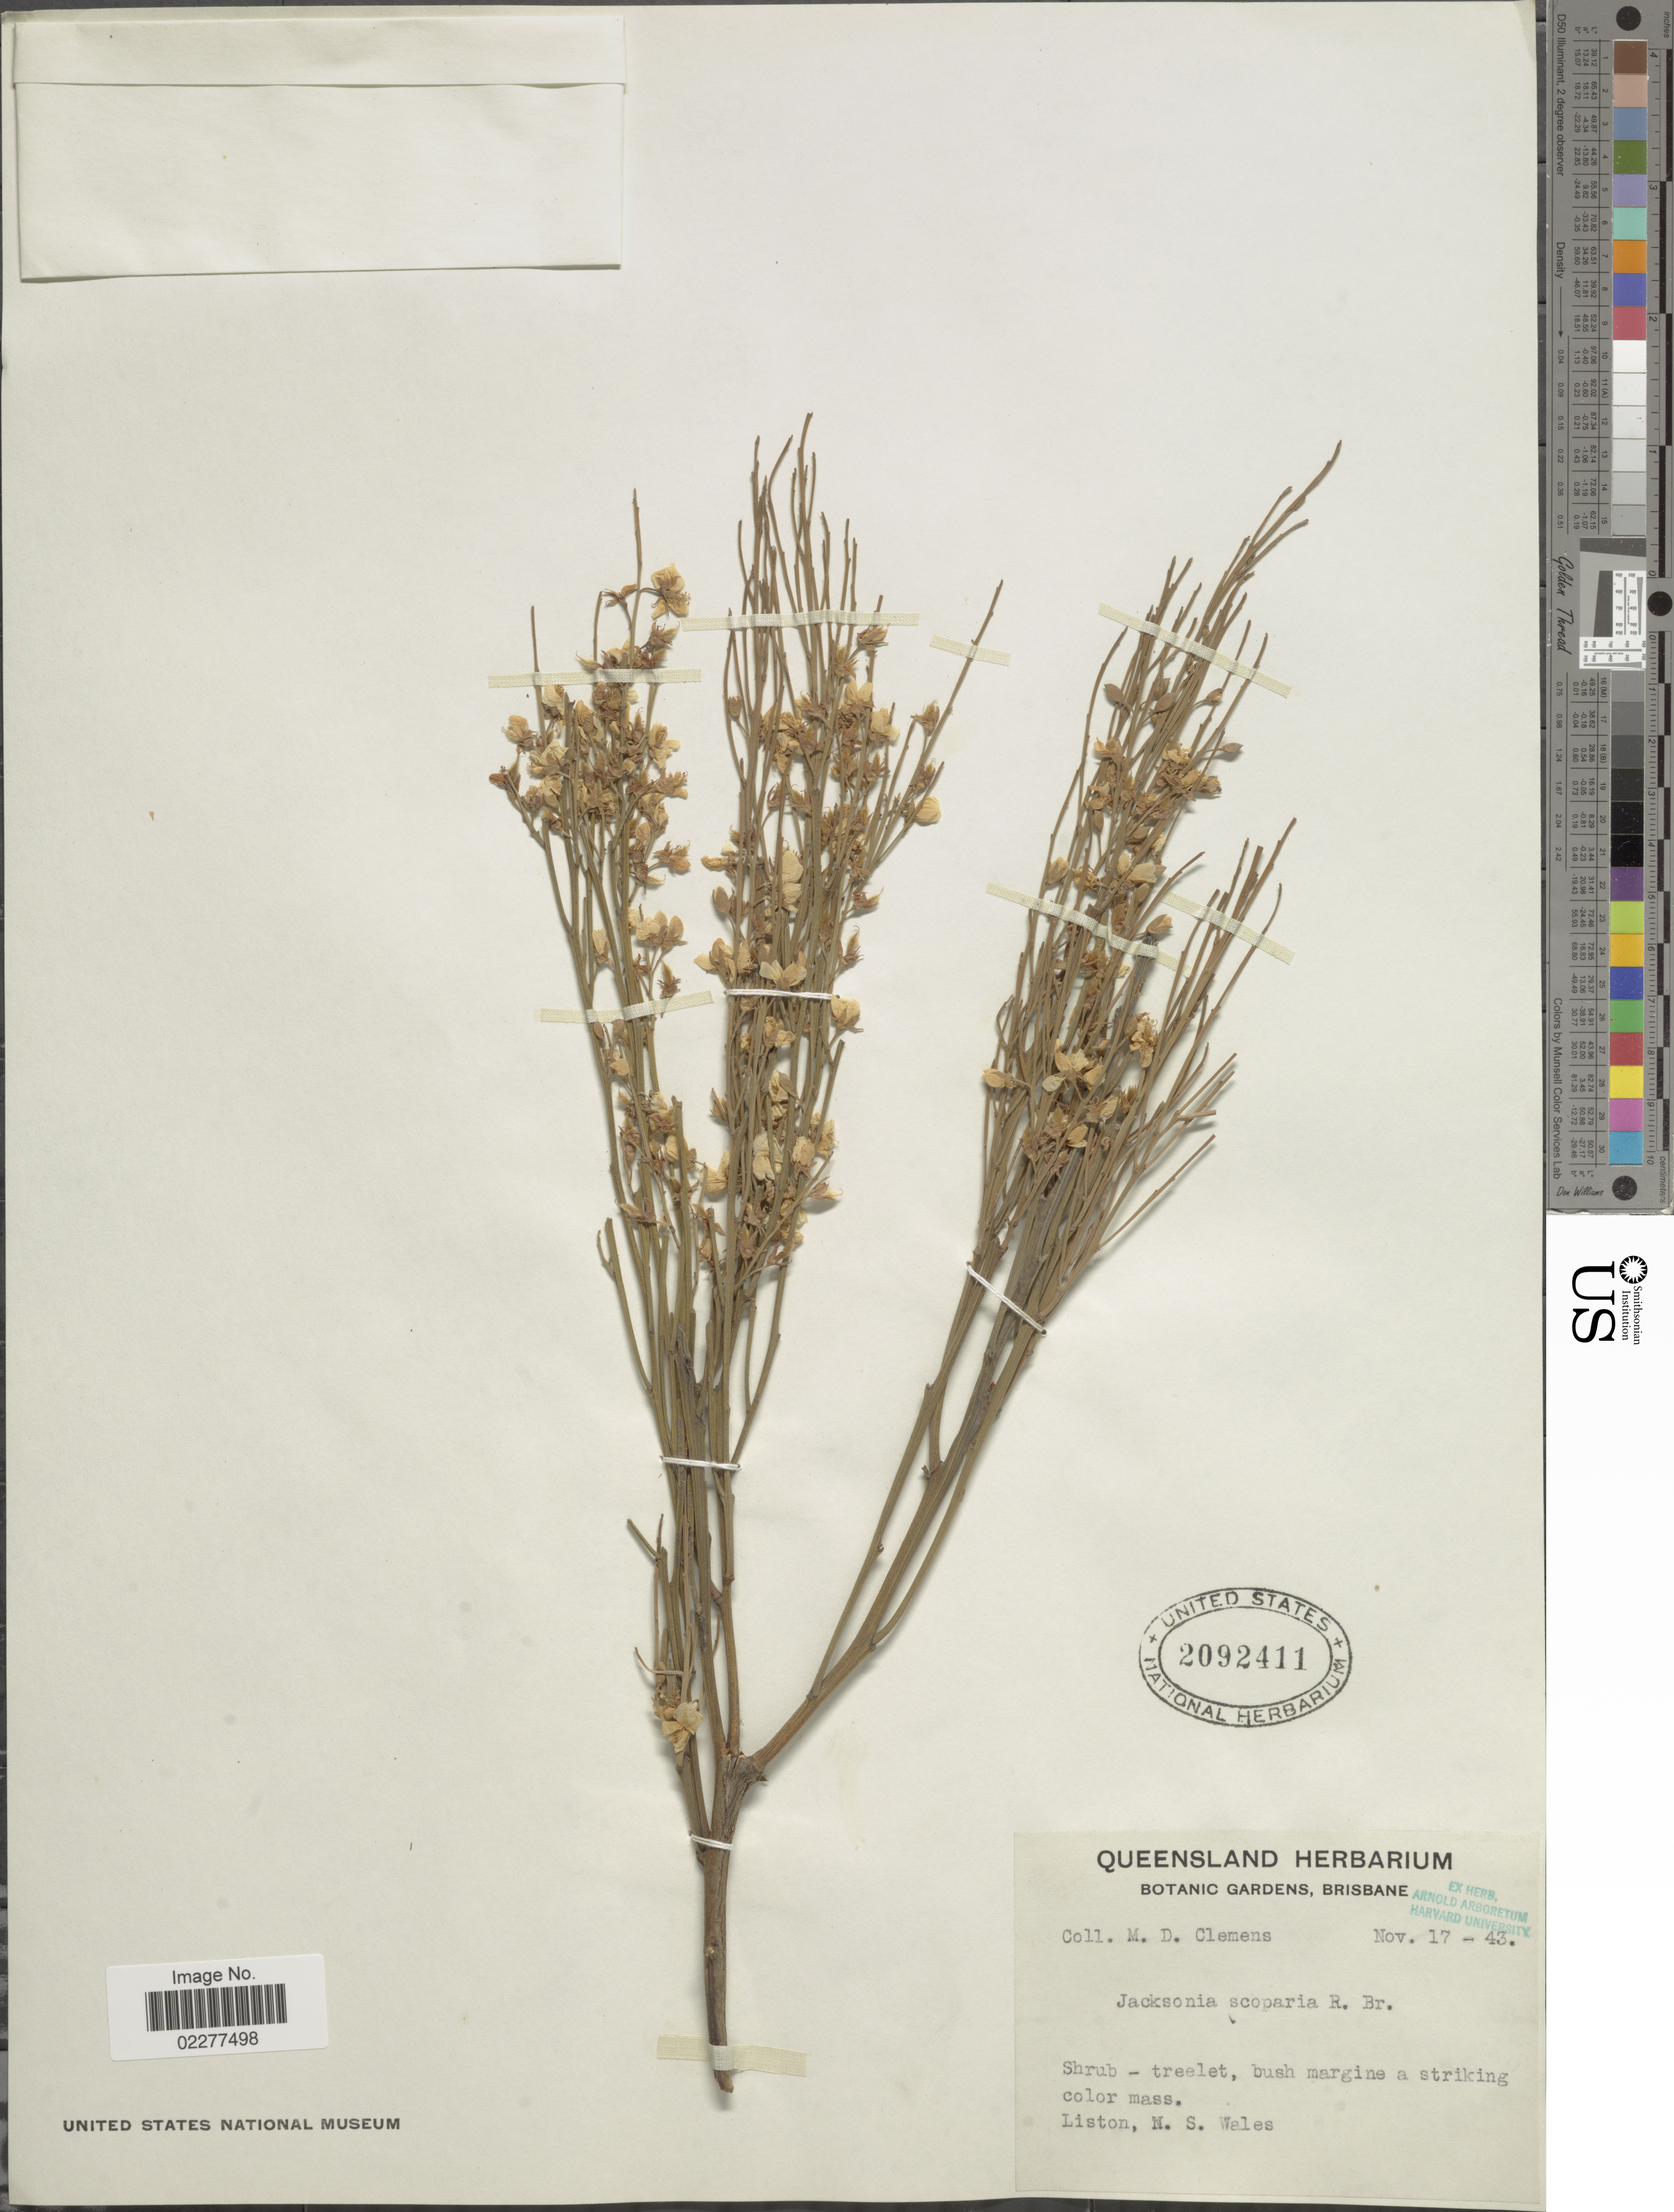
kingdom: Plantae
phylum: Tracheophyta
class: Magnoliopsida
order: Fabales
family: Fabaceae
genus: Jacksonia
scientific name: Jacksonia scoparia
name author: Sm.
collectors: M. S. Clemens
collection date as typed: Transcribed d/m/y: 17/11/43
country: Australia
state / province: New South Wales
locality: Liston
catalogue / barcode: US 2092411